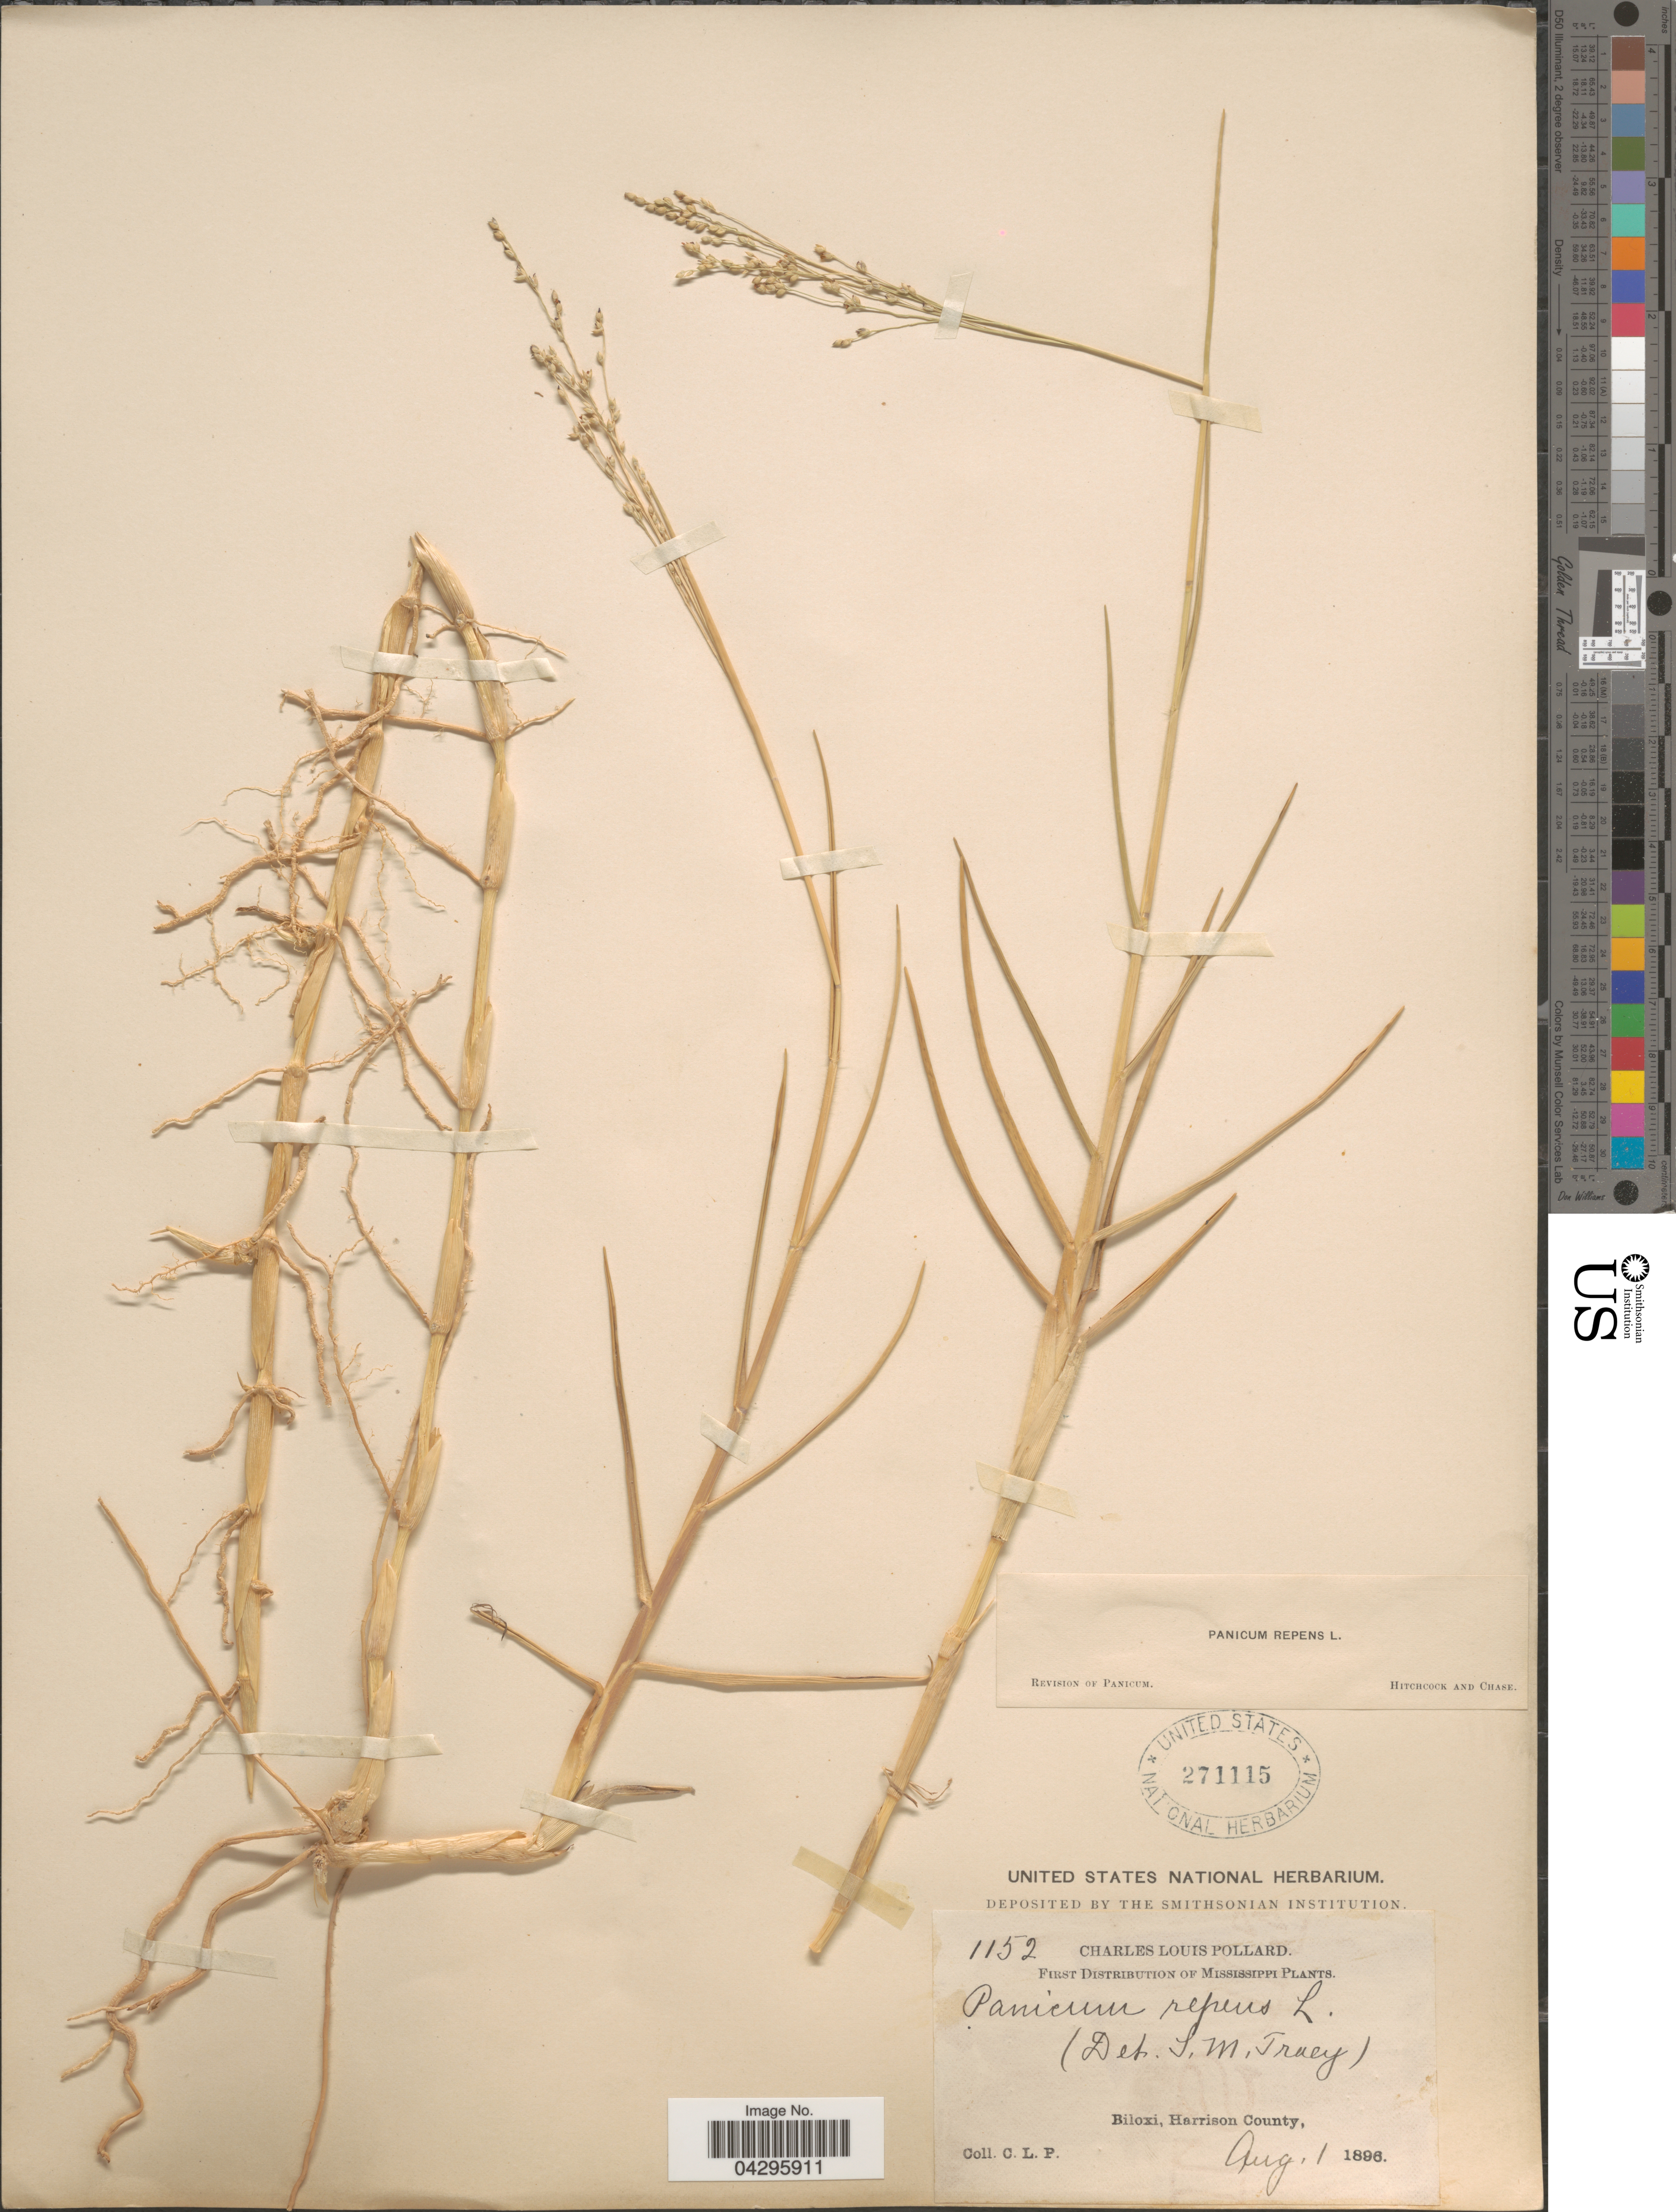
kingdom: Plantae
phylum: Tracheophyta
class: Liliopsida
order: Poales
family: Poaceae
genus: Panicum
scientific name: Panicum repens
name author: L.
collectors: C. L. Pollard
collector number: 1152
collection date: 1896-08-01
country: United States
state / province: Mississippi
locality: Biloxi, Harrison County.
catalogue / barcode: US 271115